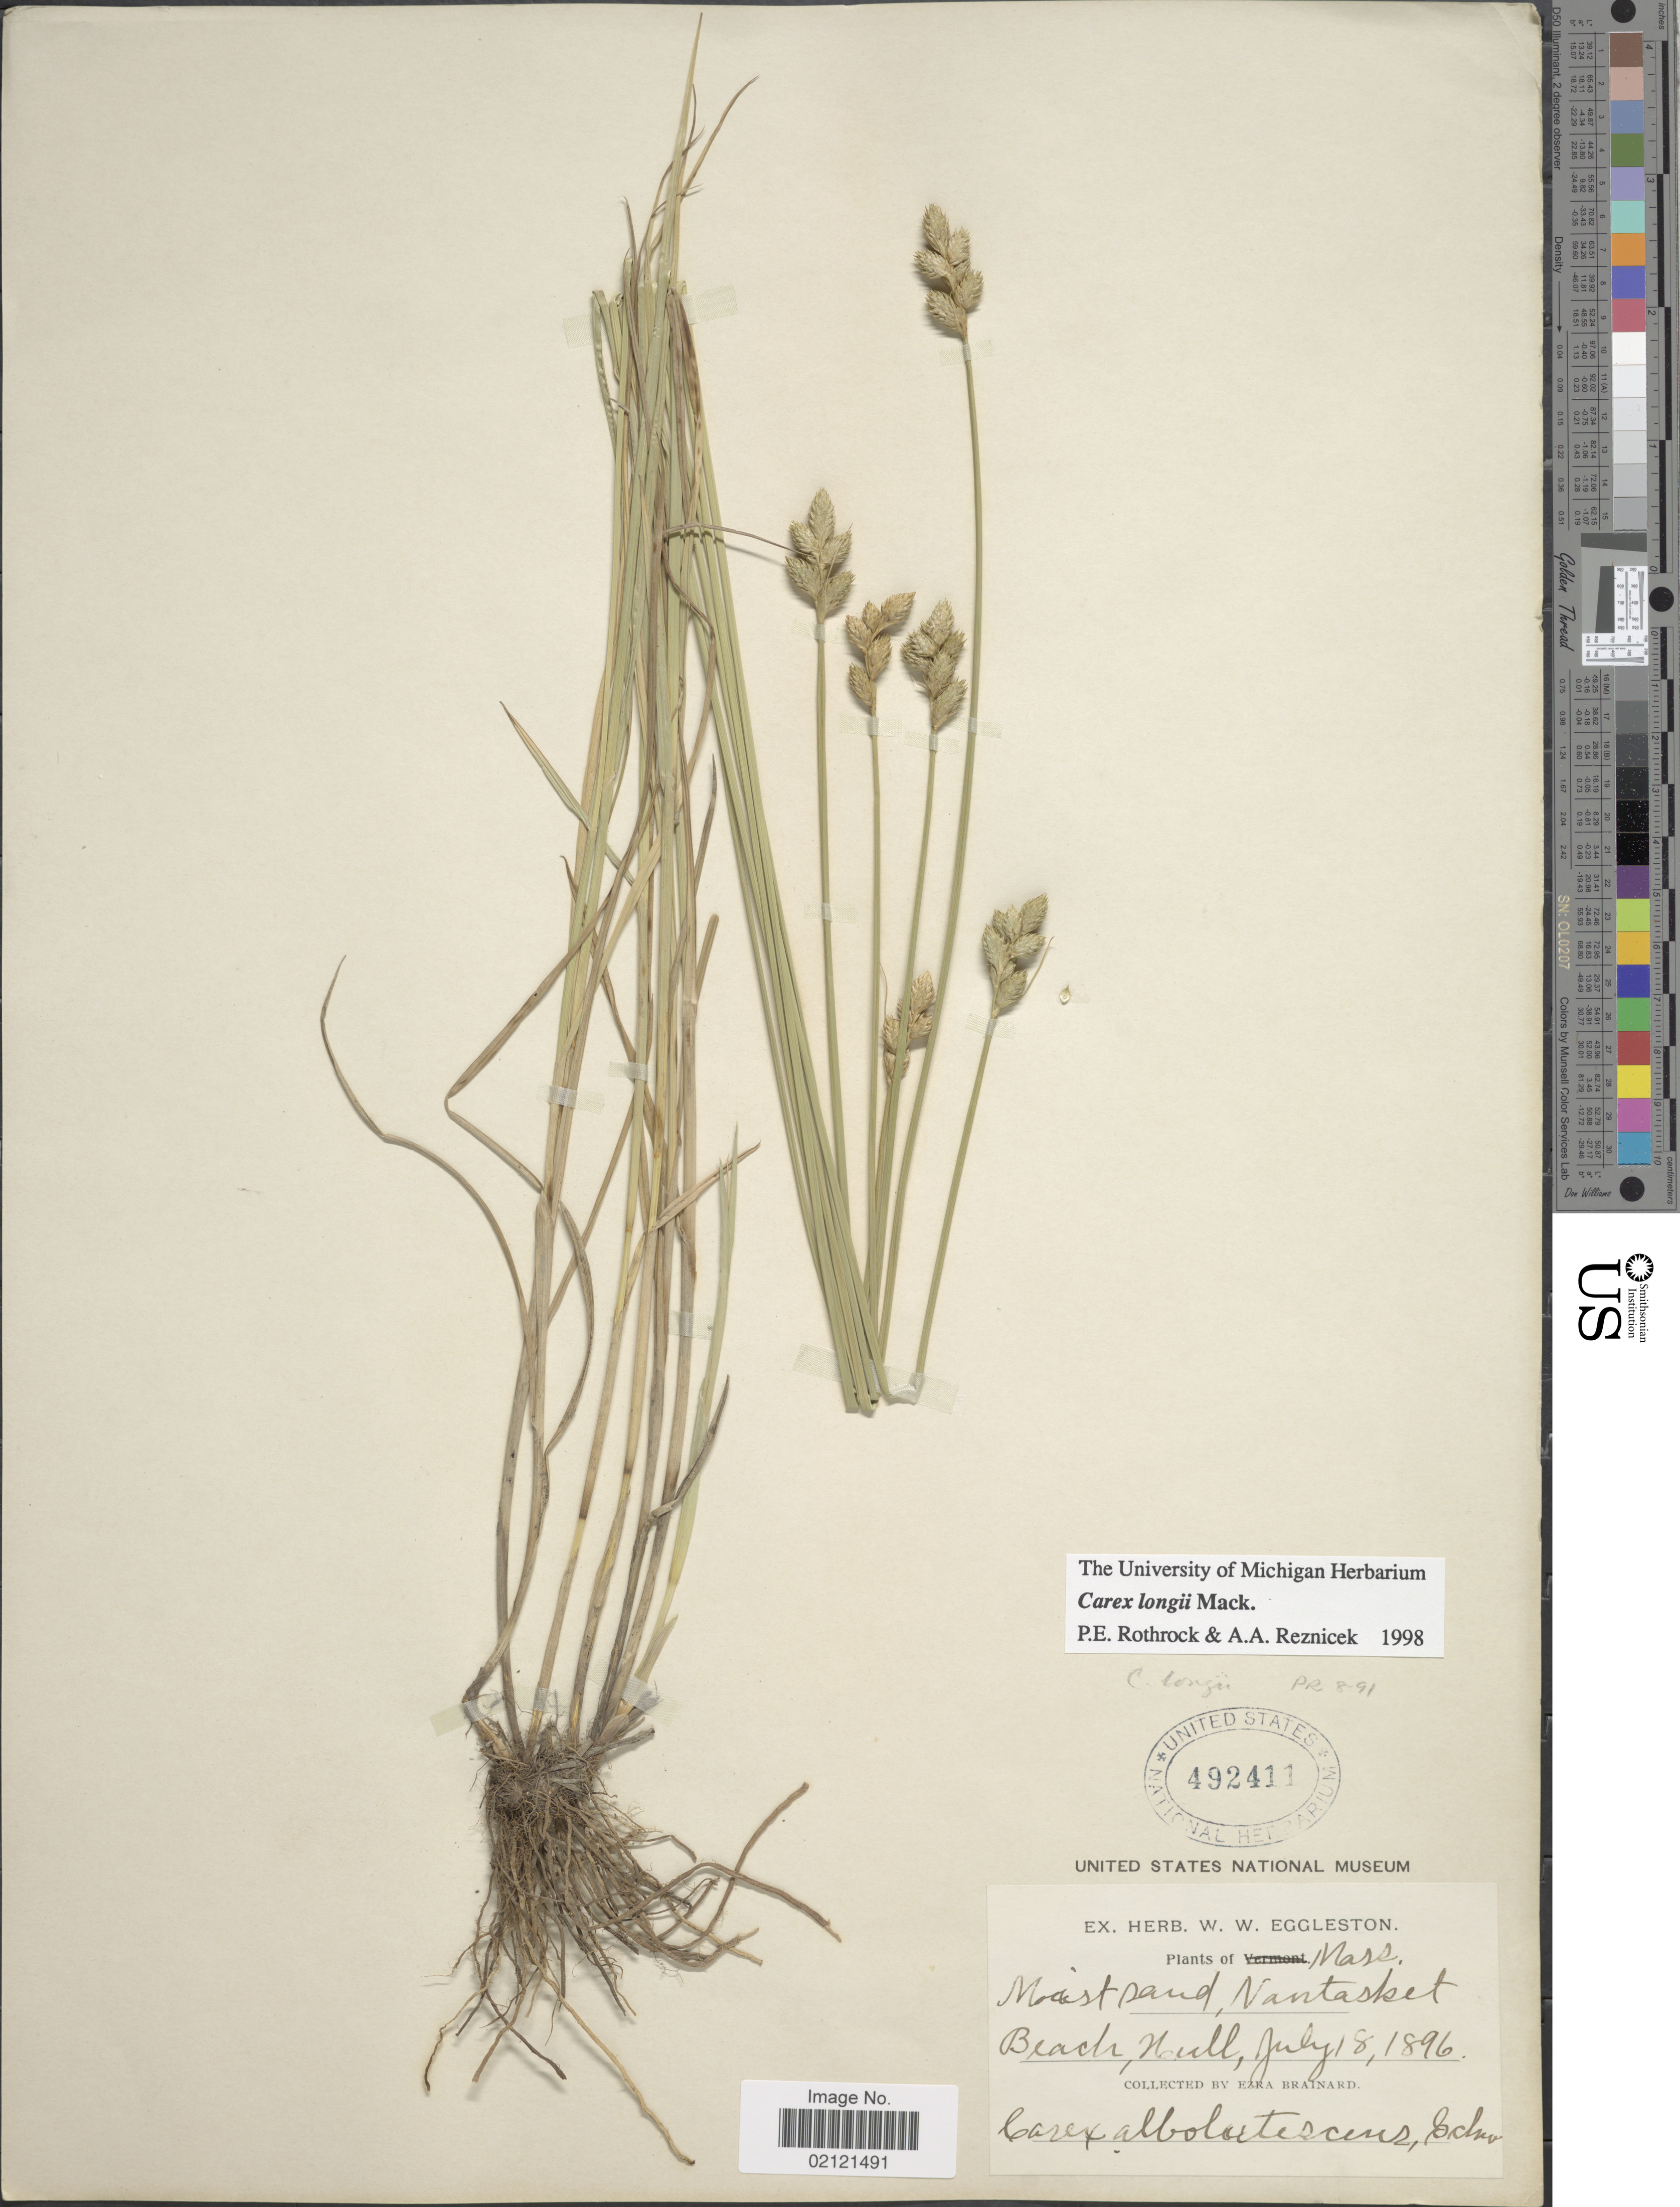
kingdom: Plantae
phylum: Tracheophyta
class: Liliopsida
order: Poales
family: Cyperaceae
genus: Carex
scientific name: Carex longii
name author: Mack.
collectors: E. Brainard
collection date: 1896-07-08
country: United States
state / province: Massachusetts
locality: Mass., Beach, Null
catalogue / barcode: US 492411